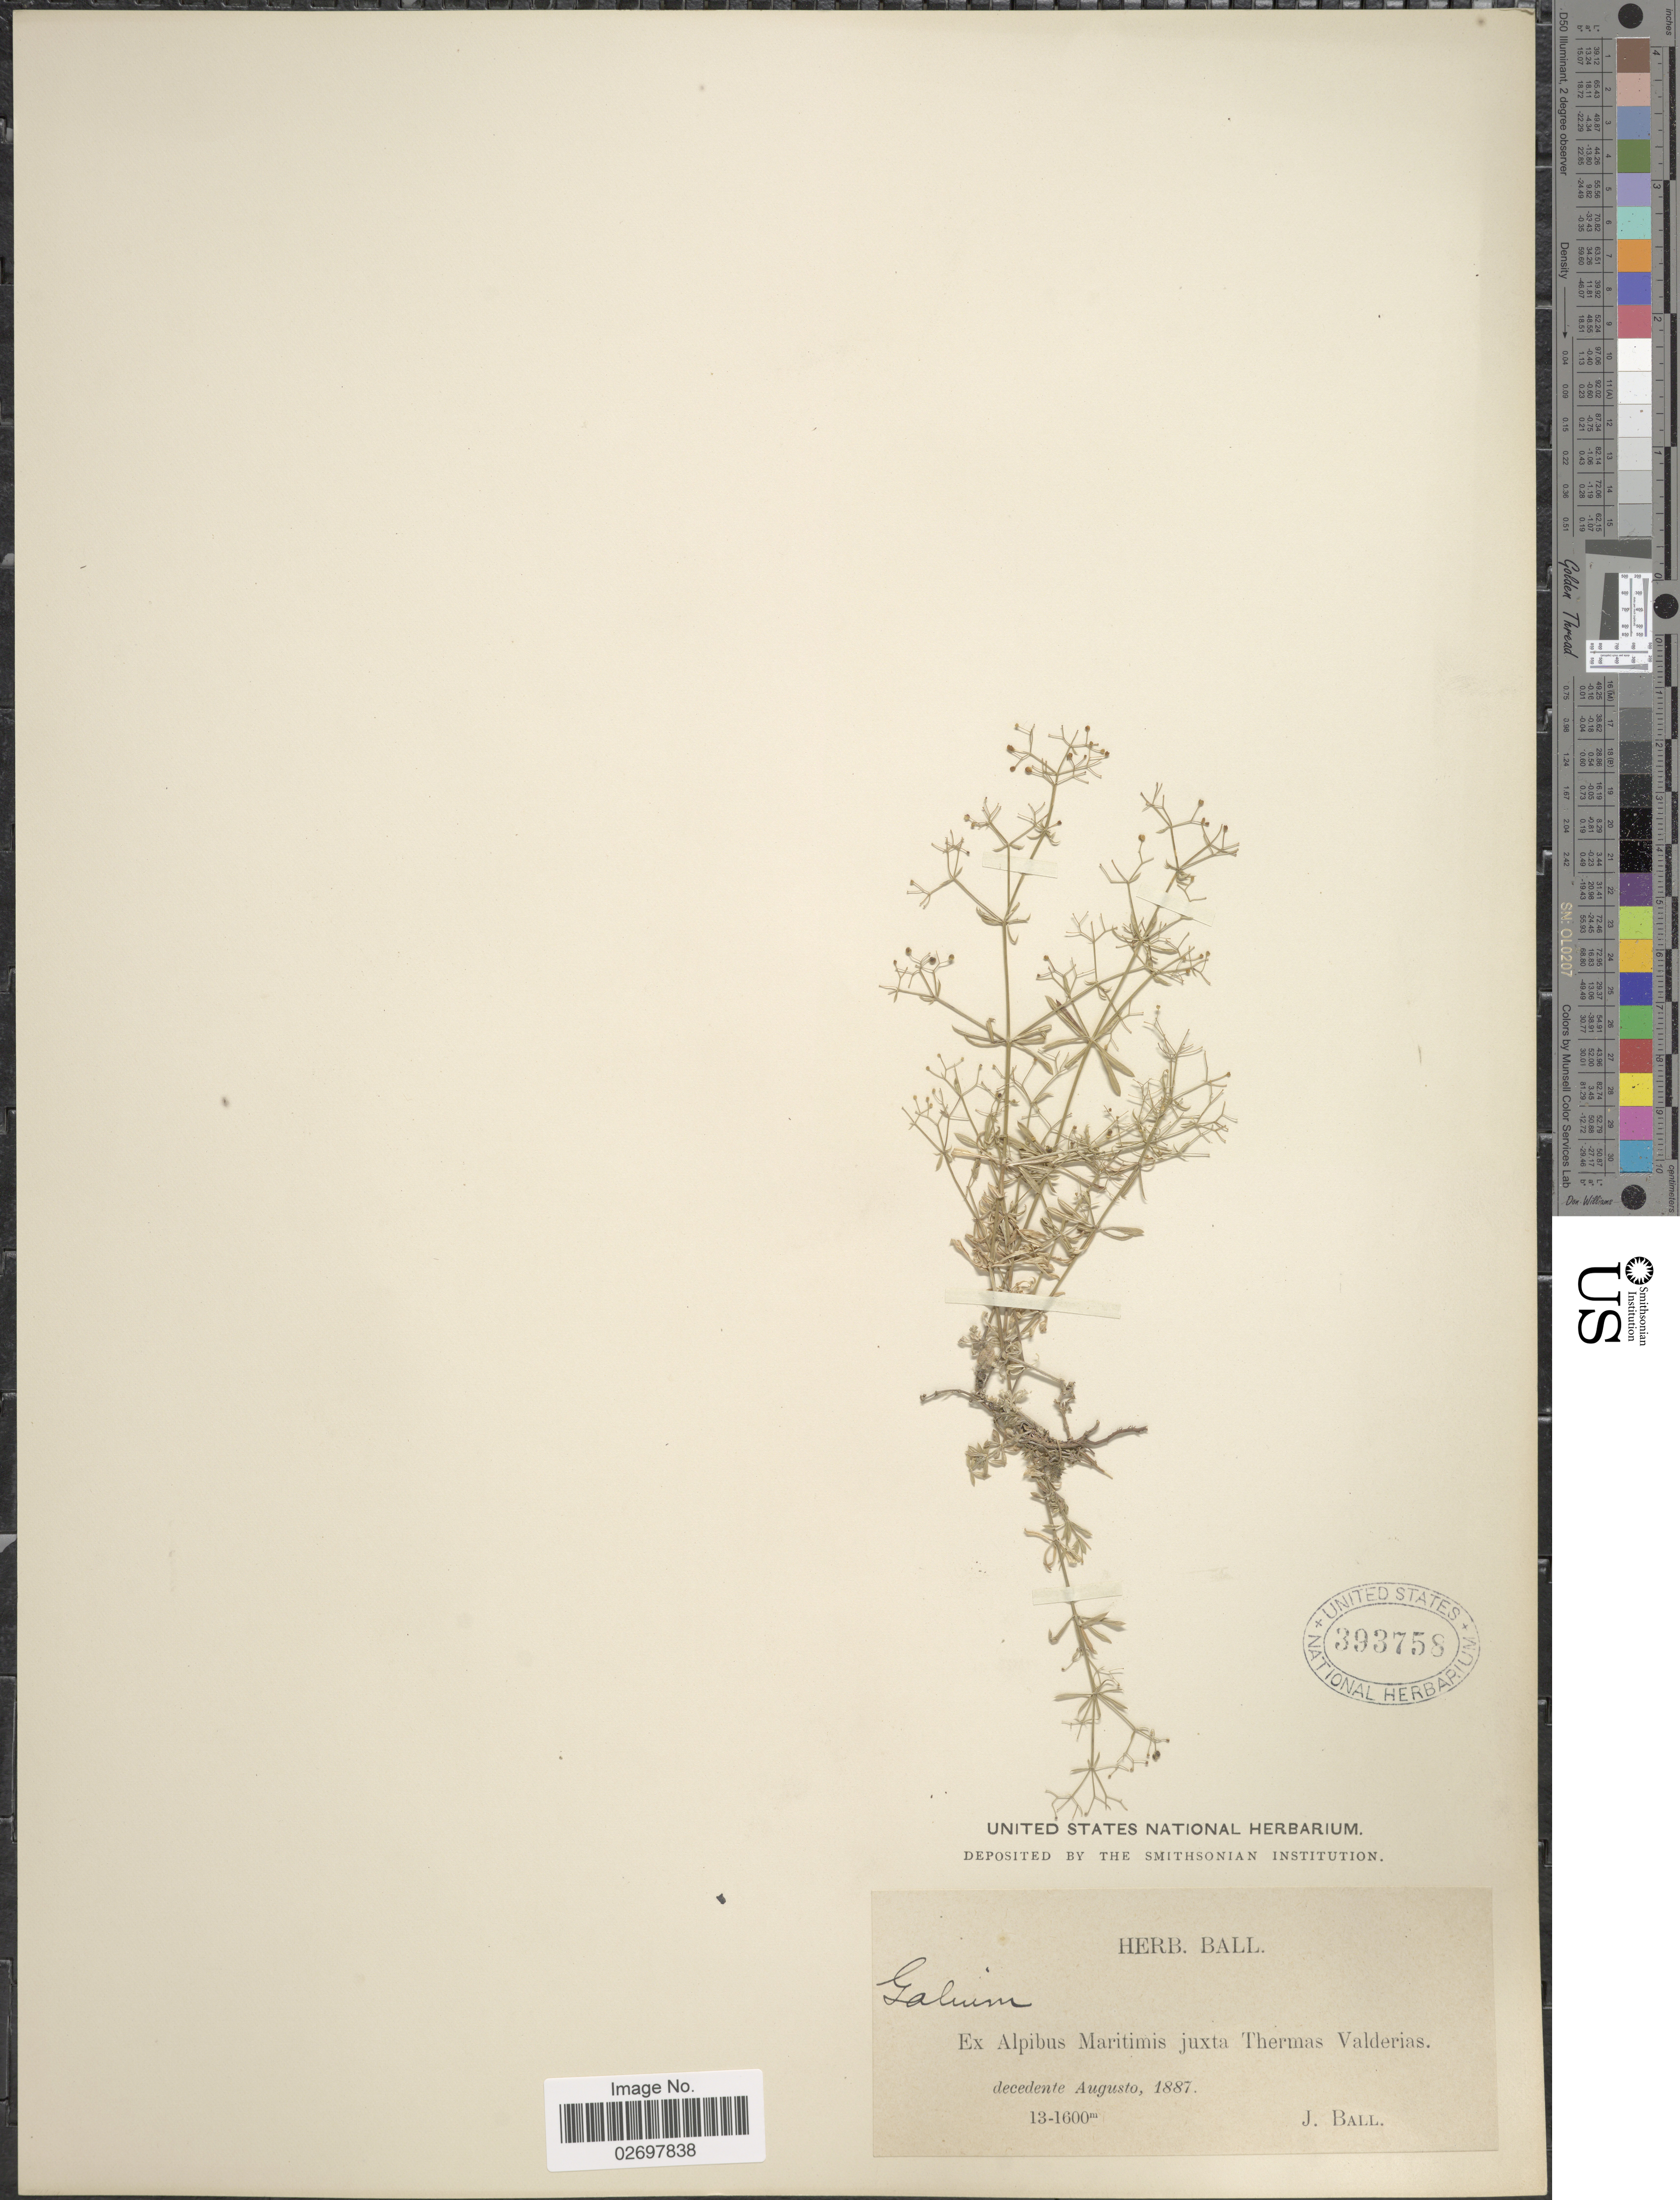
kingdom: Plantae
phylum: Tracheophyta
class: Magnoliopsida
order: Gentianales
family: Rubiaceae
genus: Galium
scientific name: Galium sp.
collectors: J. Ball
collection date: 1887-08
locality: Ex Alpibus Maritimis juxta Thermas Valderias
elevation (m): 1300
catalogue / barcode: US 393758